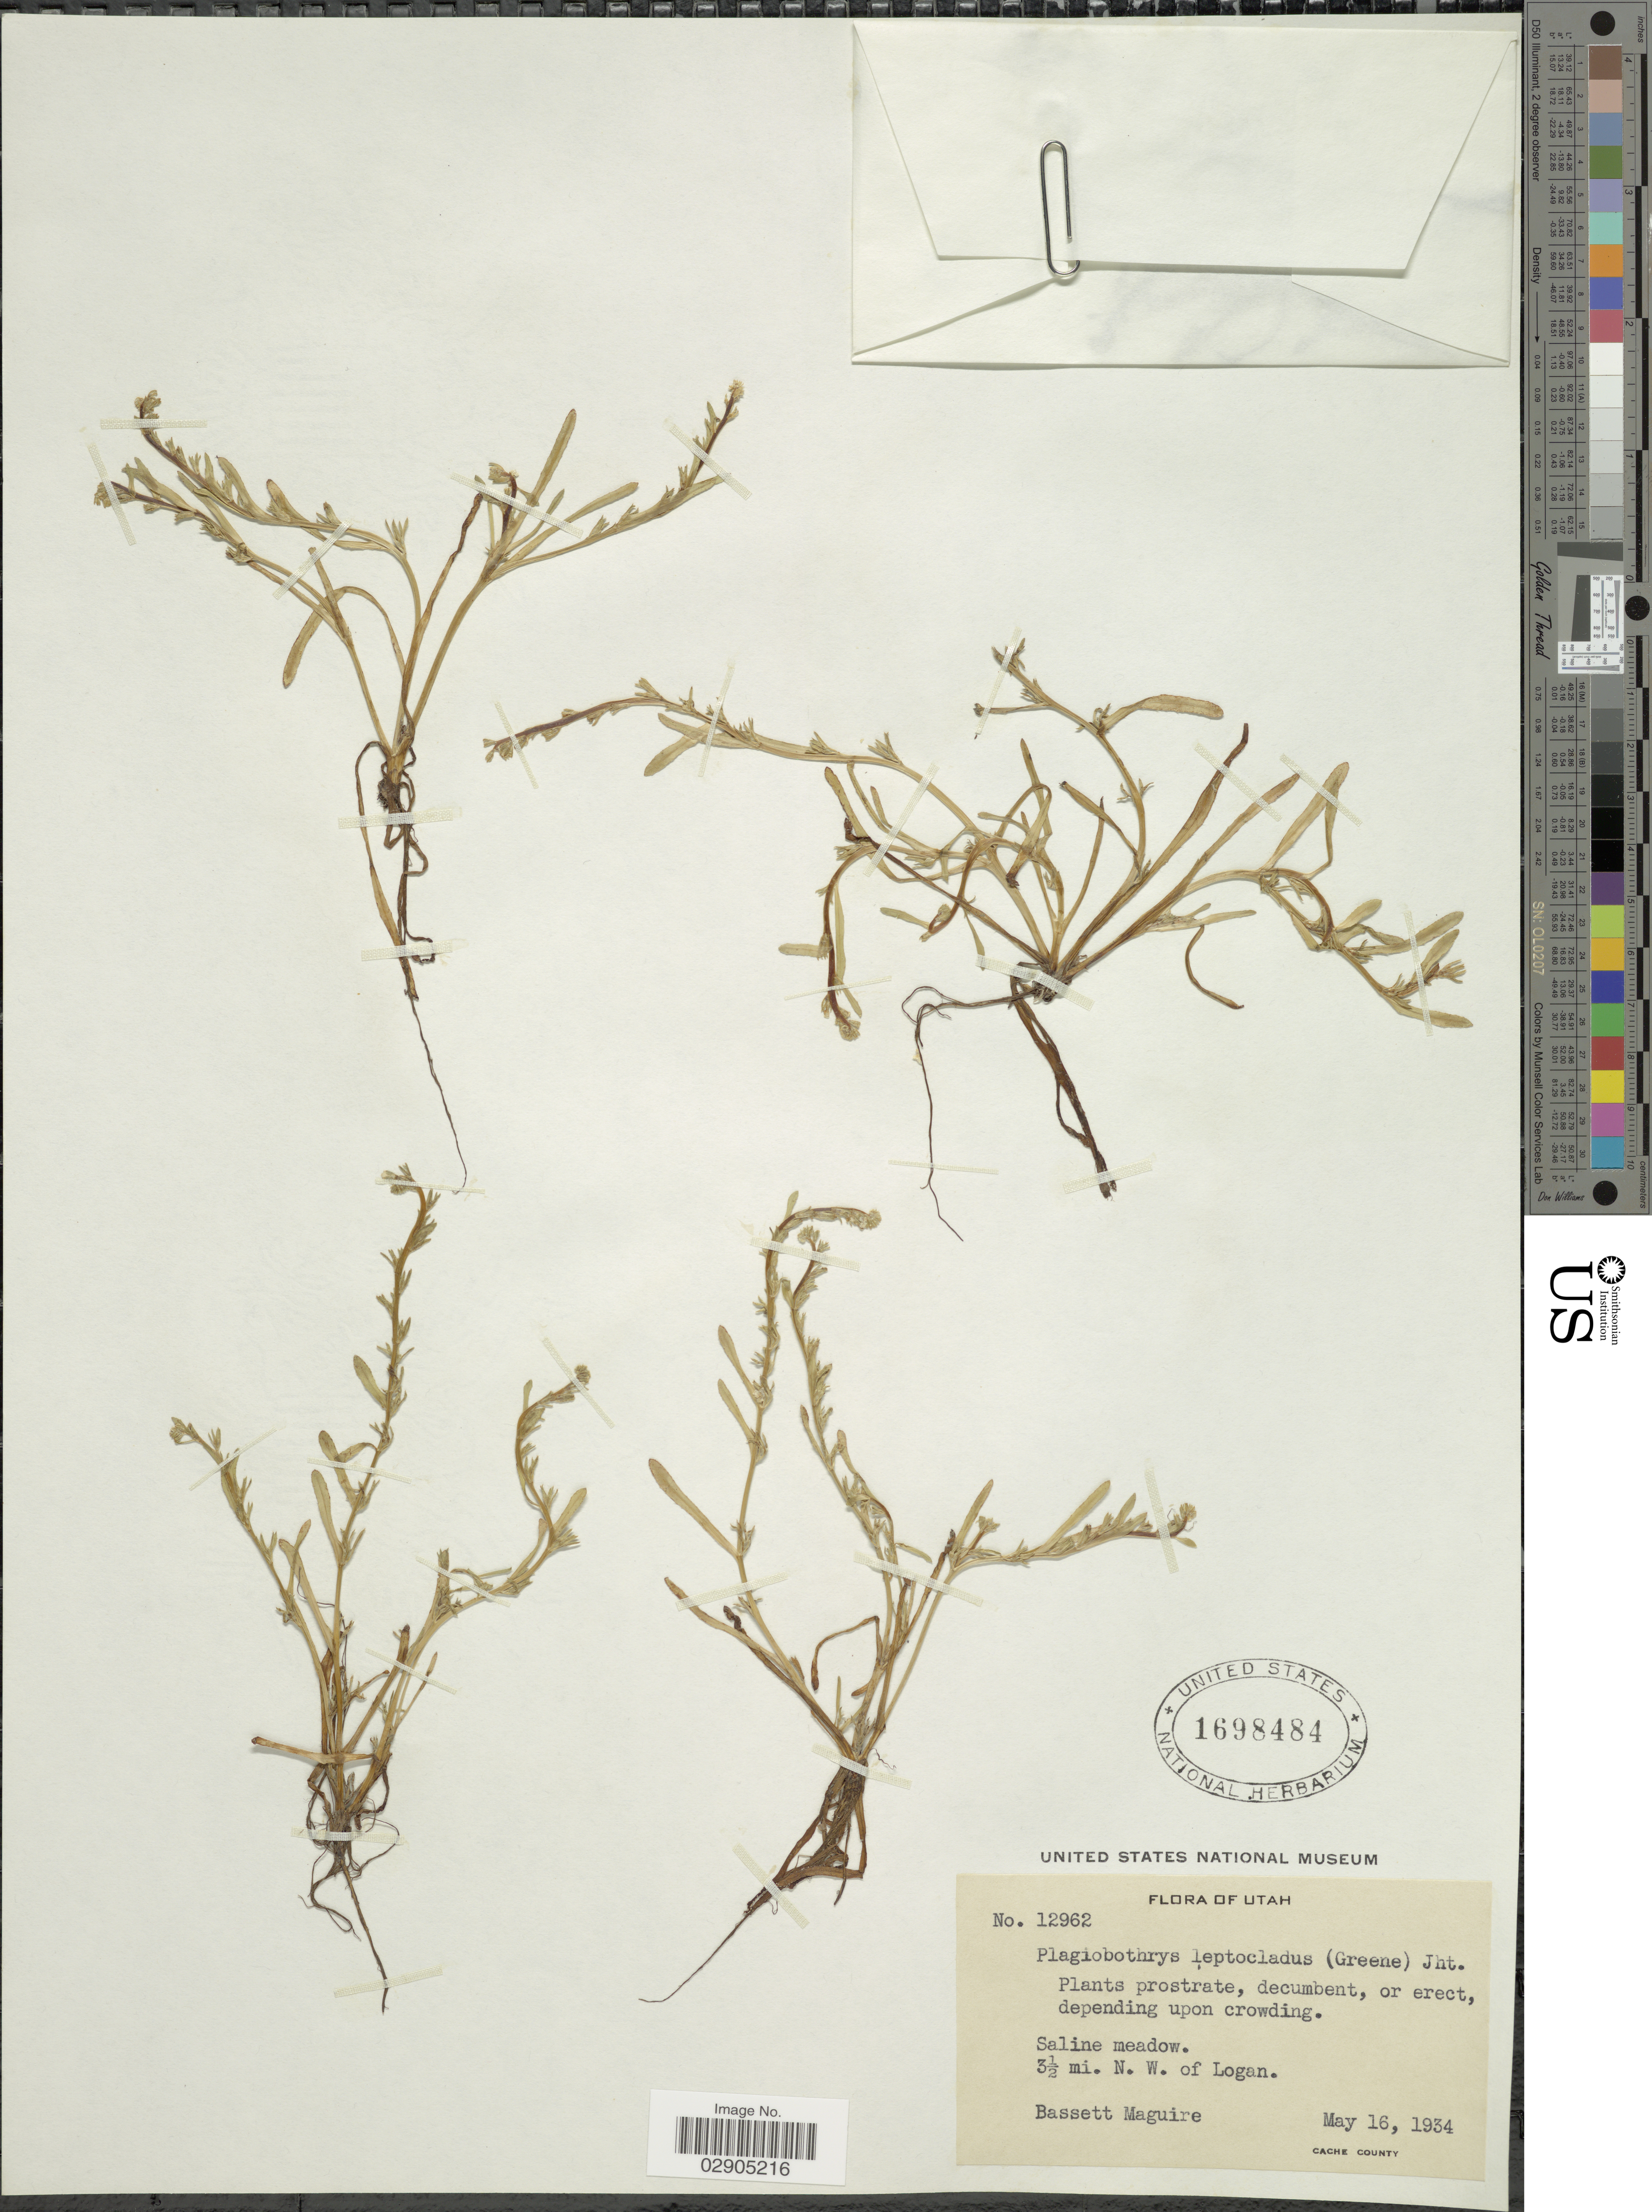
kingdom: Plantae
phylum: Tracheophyta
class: Magnoliopsida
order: Boraginales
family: Boraginaceae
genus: Allocarya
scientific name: Allocarya leptoclada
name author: Greene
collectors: B. Maguire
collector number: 12962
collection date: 1934-05-16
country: United States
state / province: Utah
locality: Salien meadow. 3½ mi. N.W. of Logan.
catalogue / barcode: US 1698484